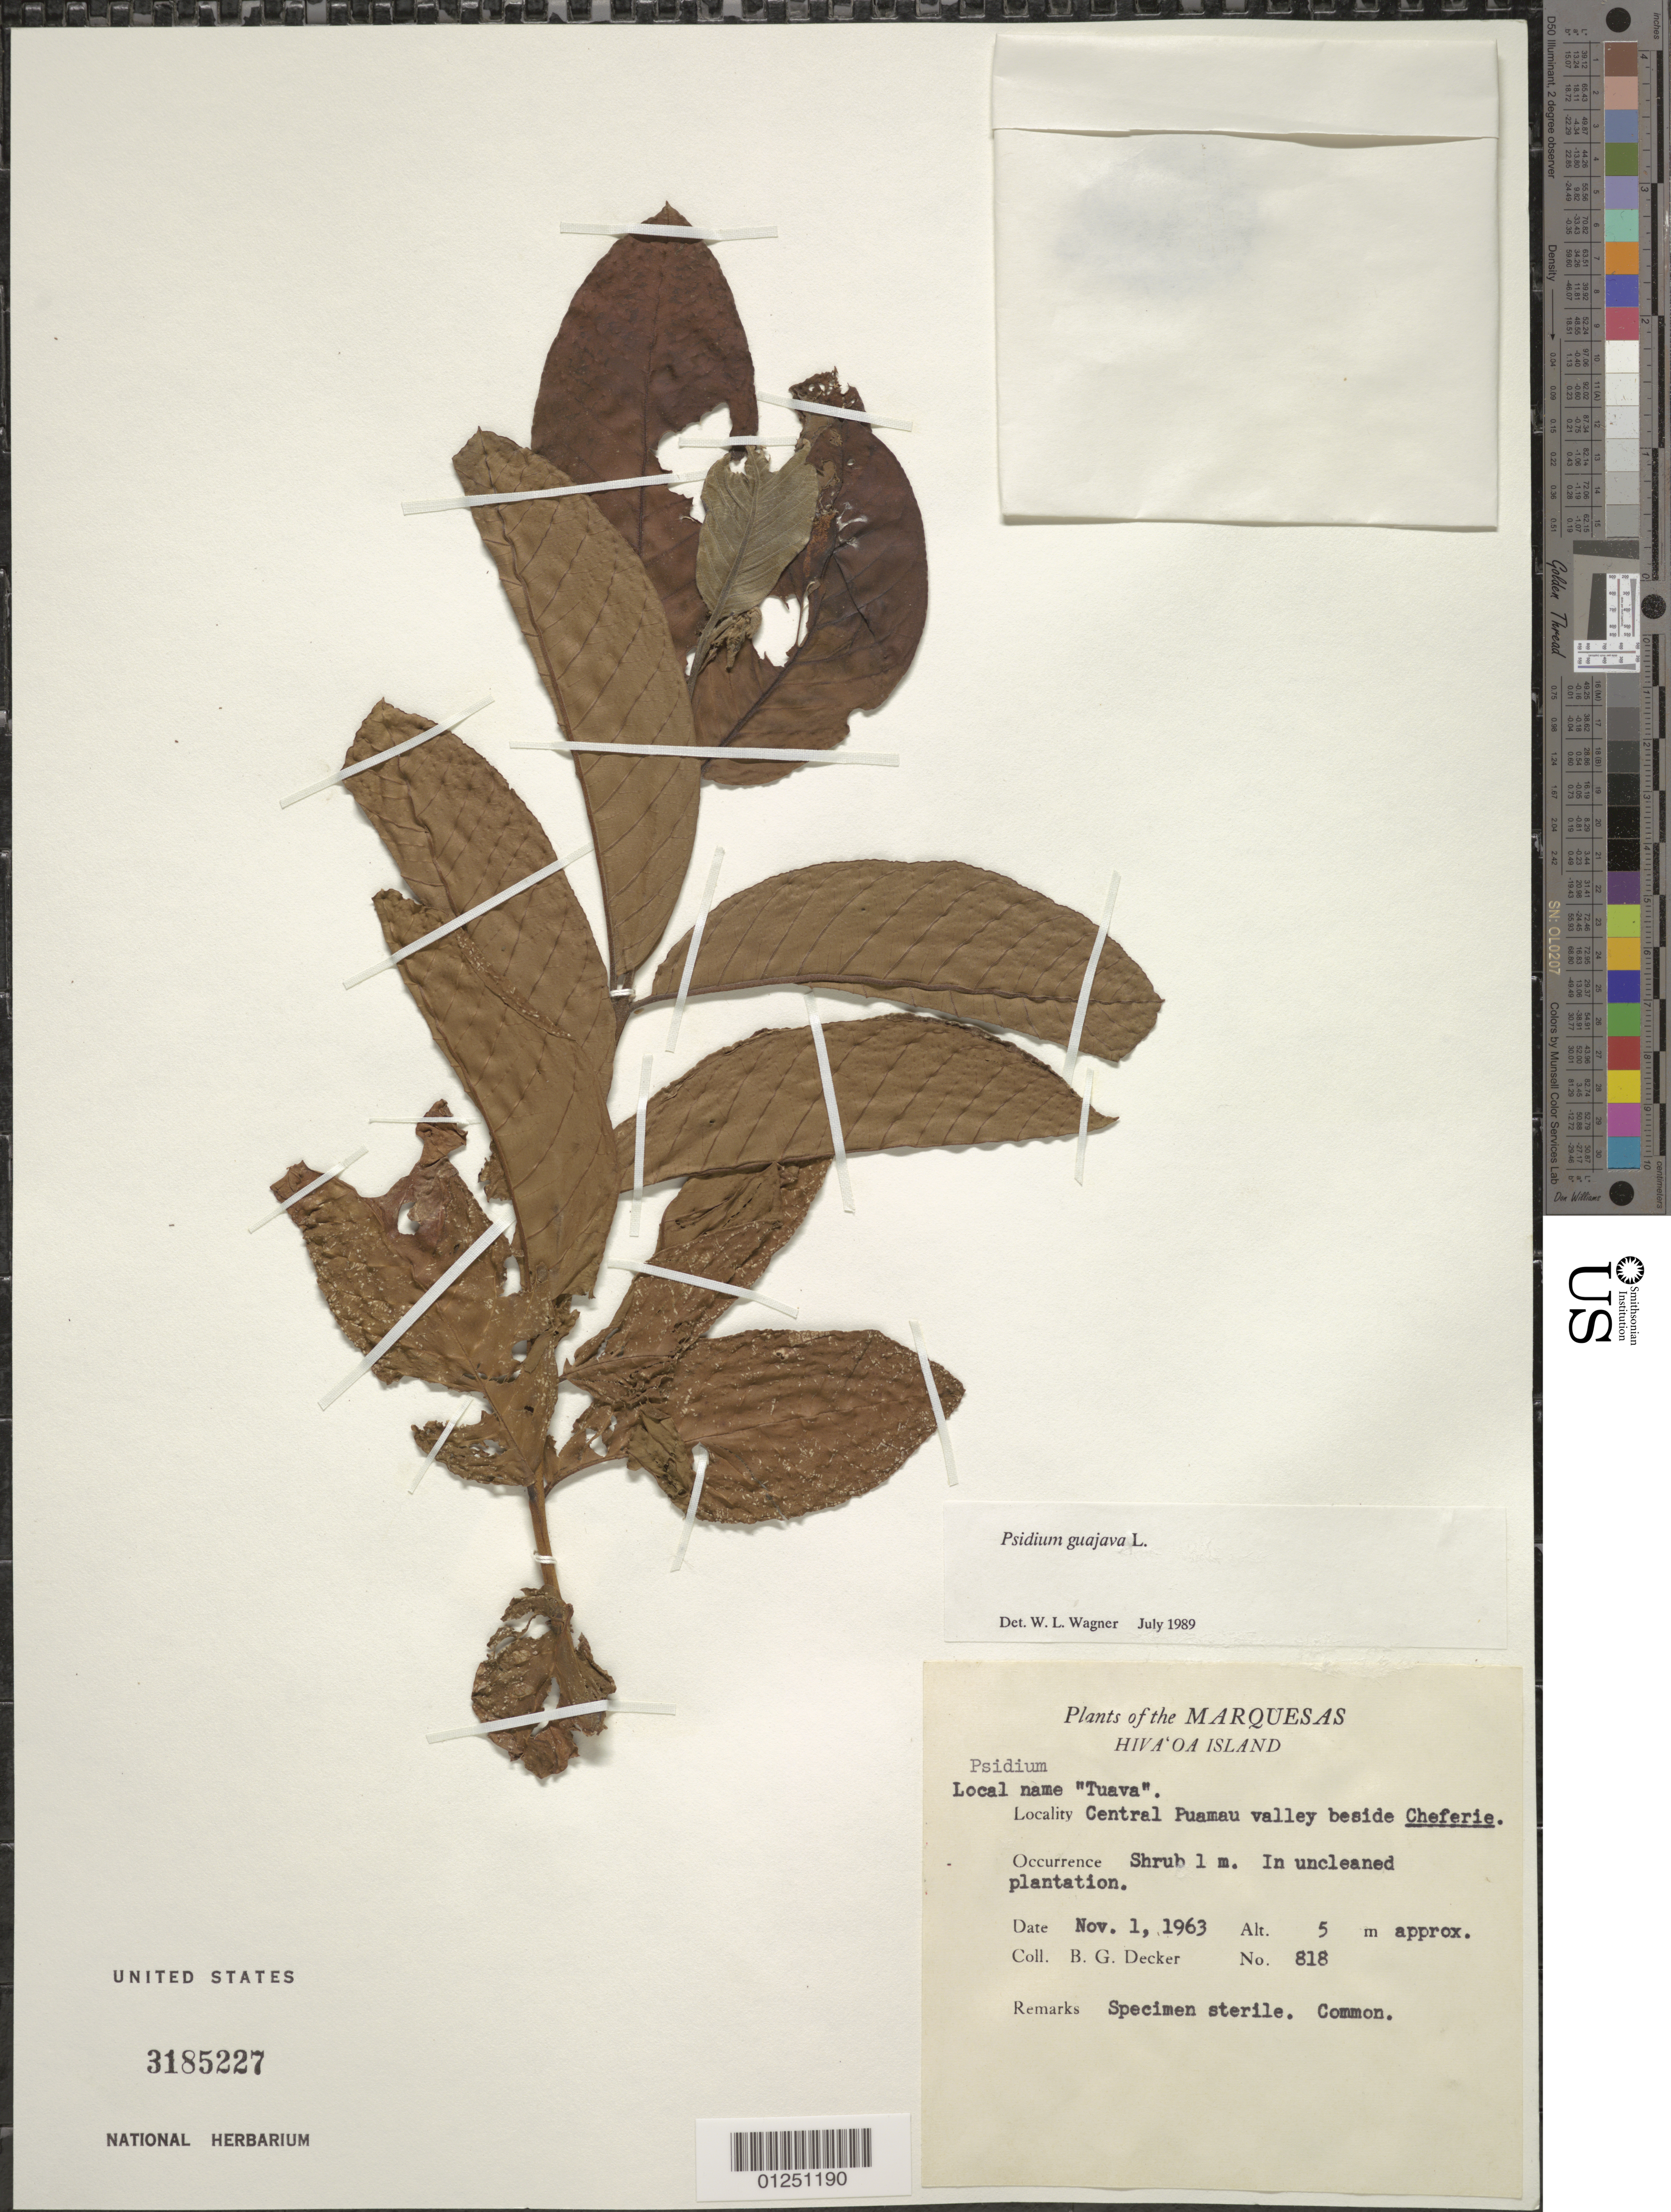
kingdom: Plantae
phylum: Tracheophyta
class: Magnoliopsida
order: Myrtales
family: Myrtaceae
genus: Psidium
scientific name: Psidium guajava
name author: L.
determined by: Wagner, W. L., (BOT), Smithsonian Institution - National Museum of Natural History (UNITED STATES)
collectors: B. G. Decker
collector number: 818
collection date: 1963-11-01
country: French Polynesia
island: Hiva Oa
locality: central Puamau Valley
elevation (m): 5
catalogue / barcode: US 3185227